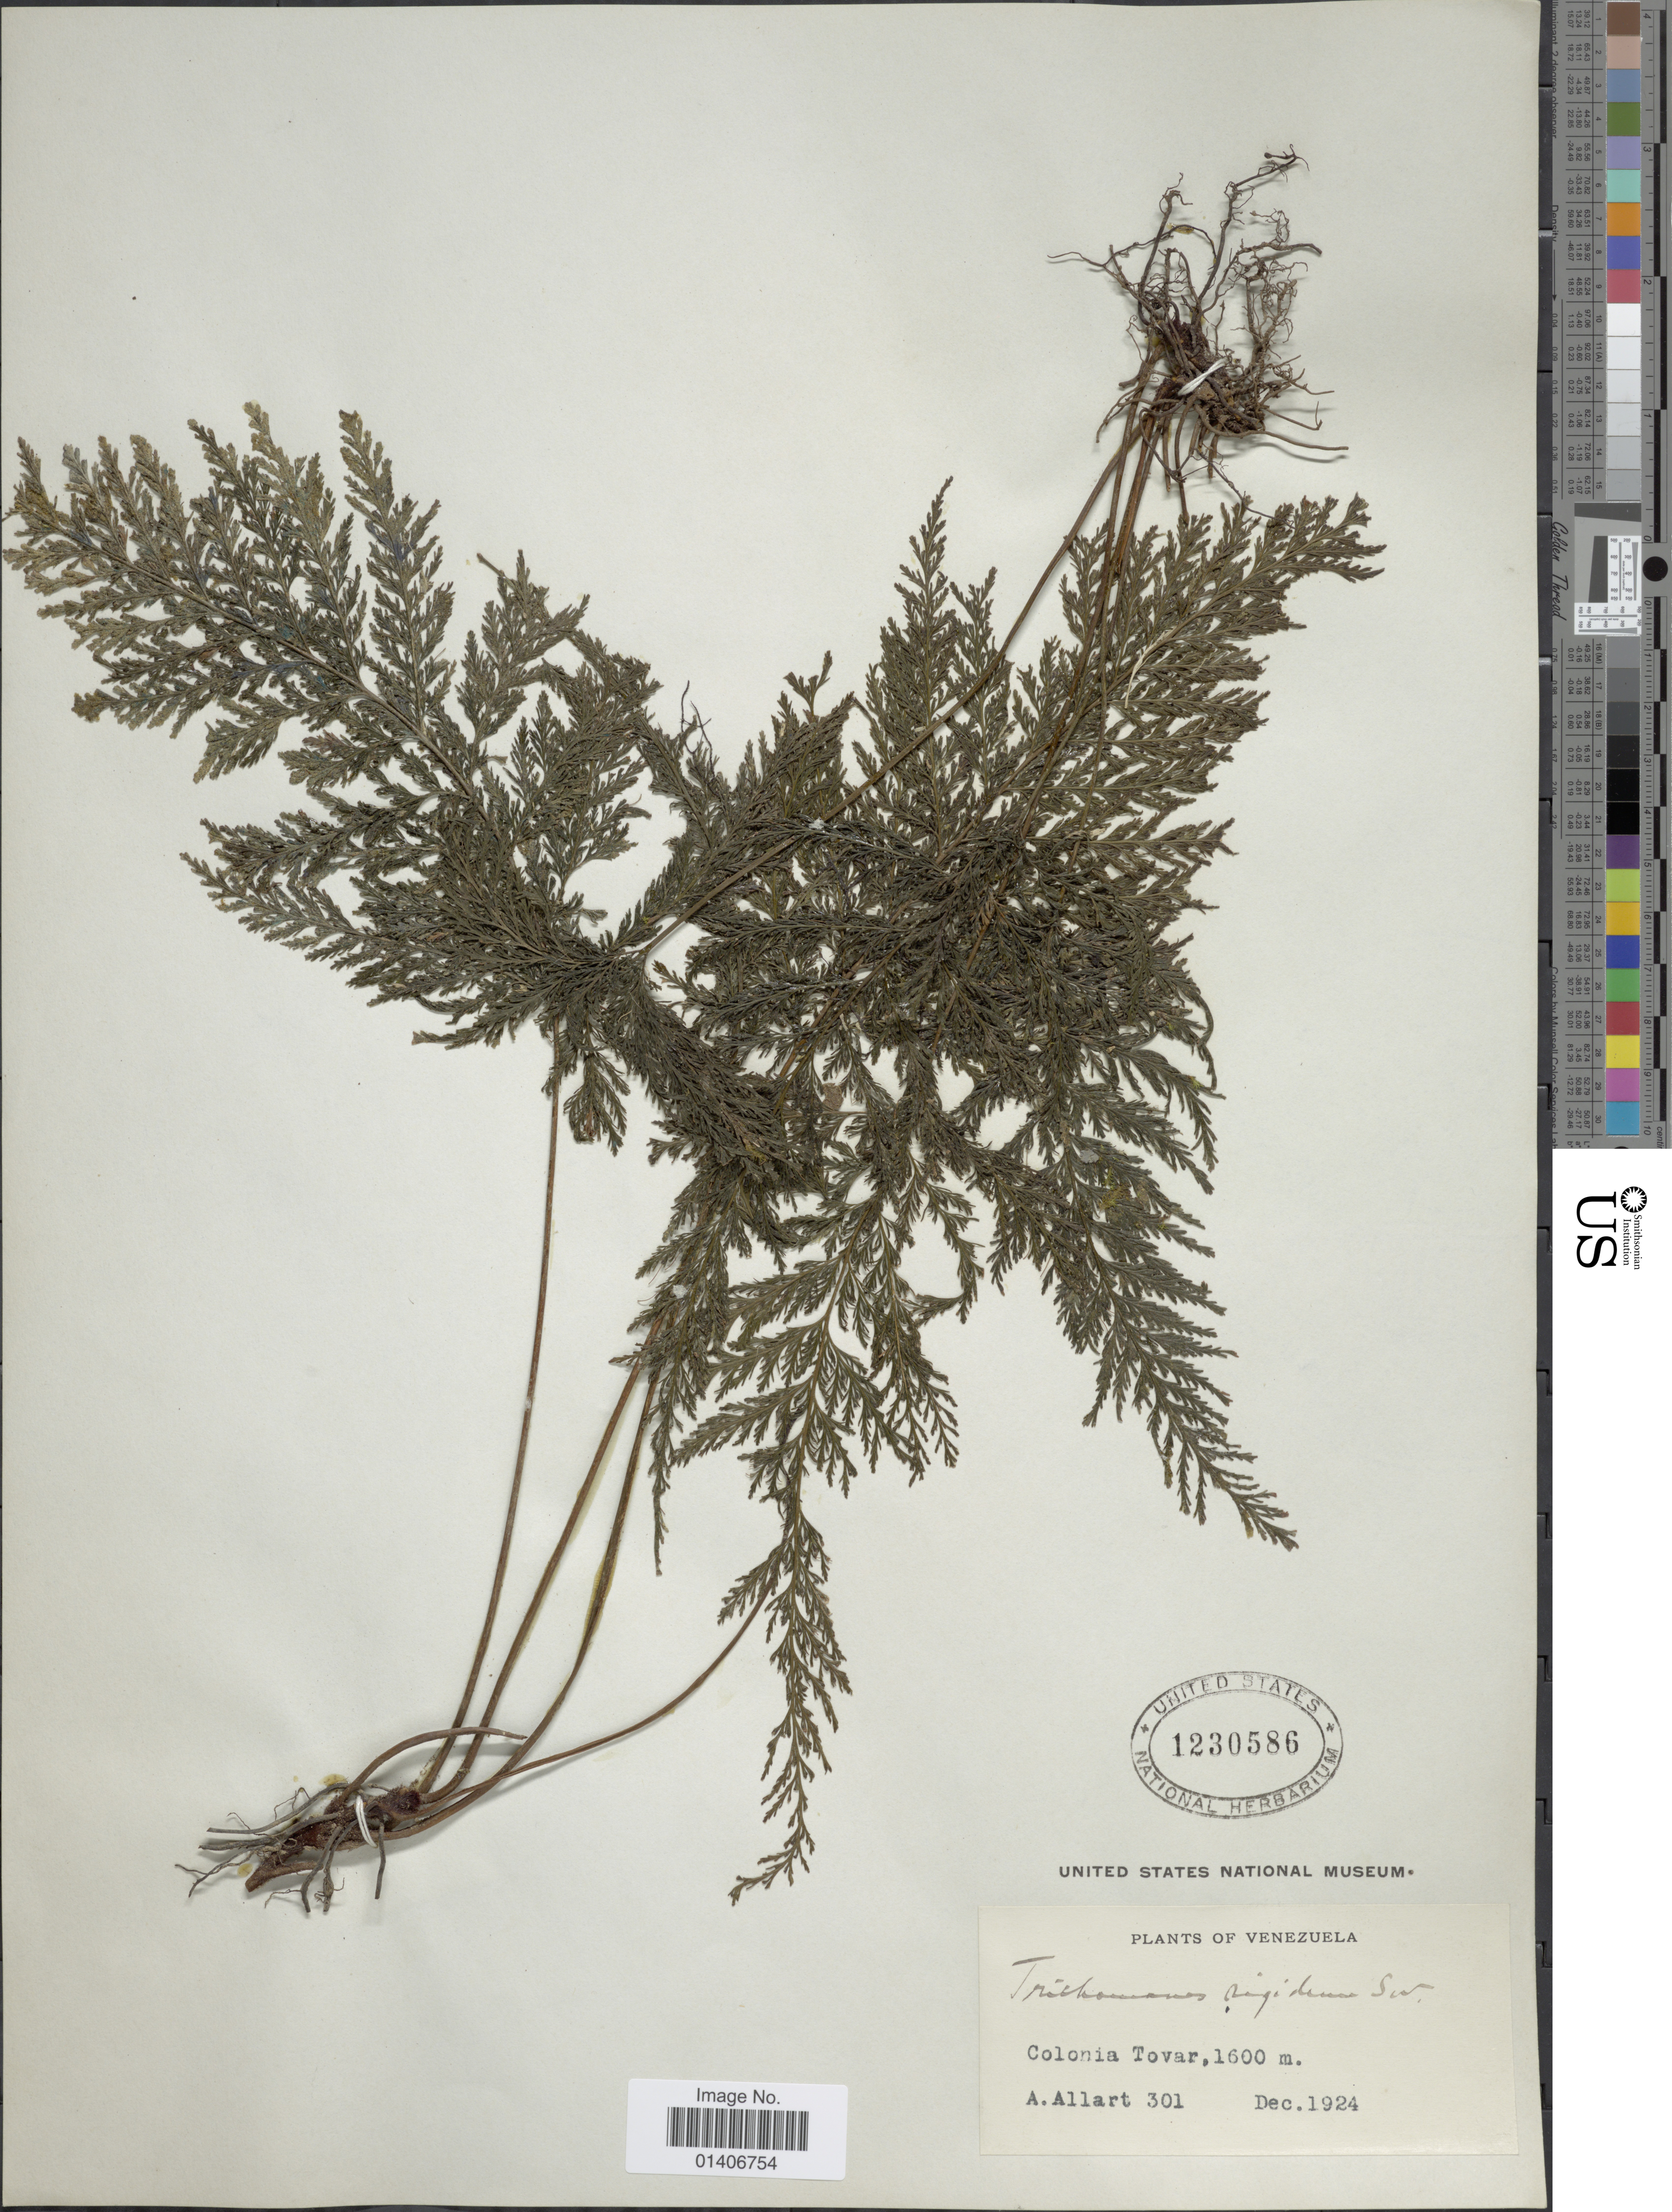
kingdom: Plantae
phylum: Tracheophyta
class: Polypodiopsida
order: Hymenophyllales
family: Hymenophyllaceae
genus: Abrodictyum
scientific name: Abrodictyum rigidum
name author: (Sw.) Ebihara & Dubuisson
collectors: A. Allart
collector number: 301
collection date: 1924-12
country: Venezuela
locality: Colonia Tovar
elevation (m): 1600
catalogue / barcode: US 1230586